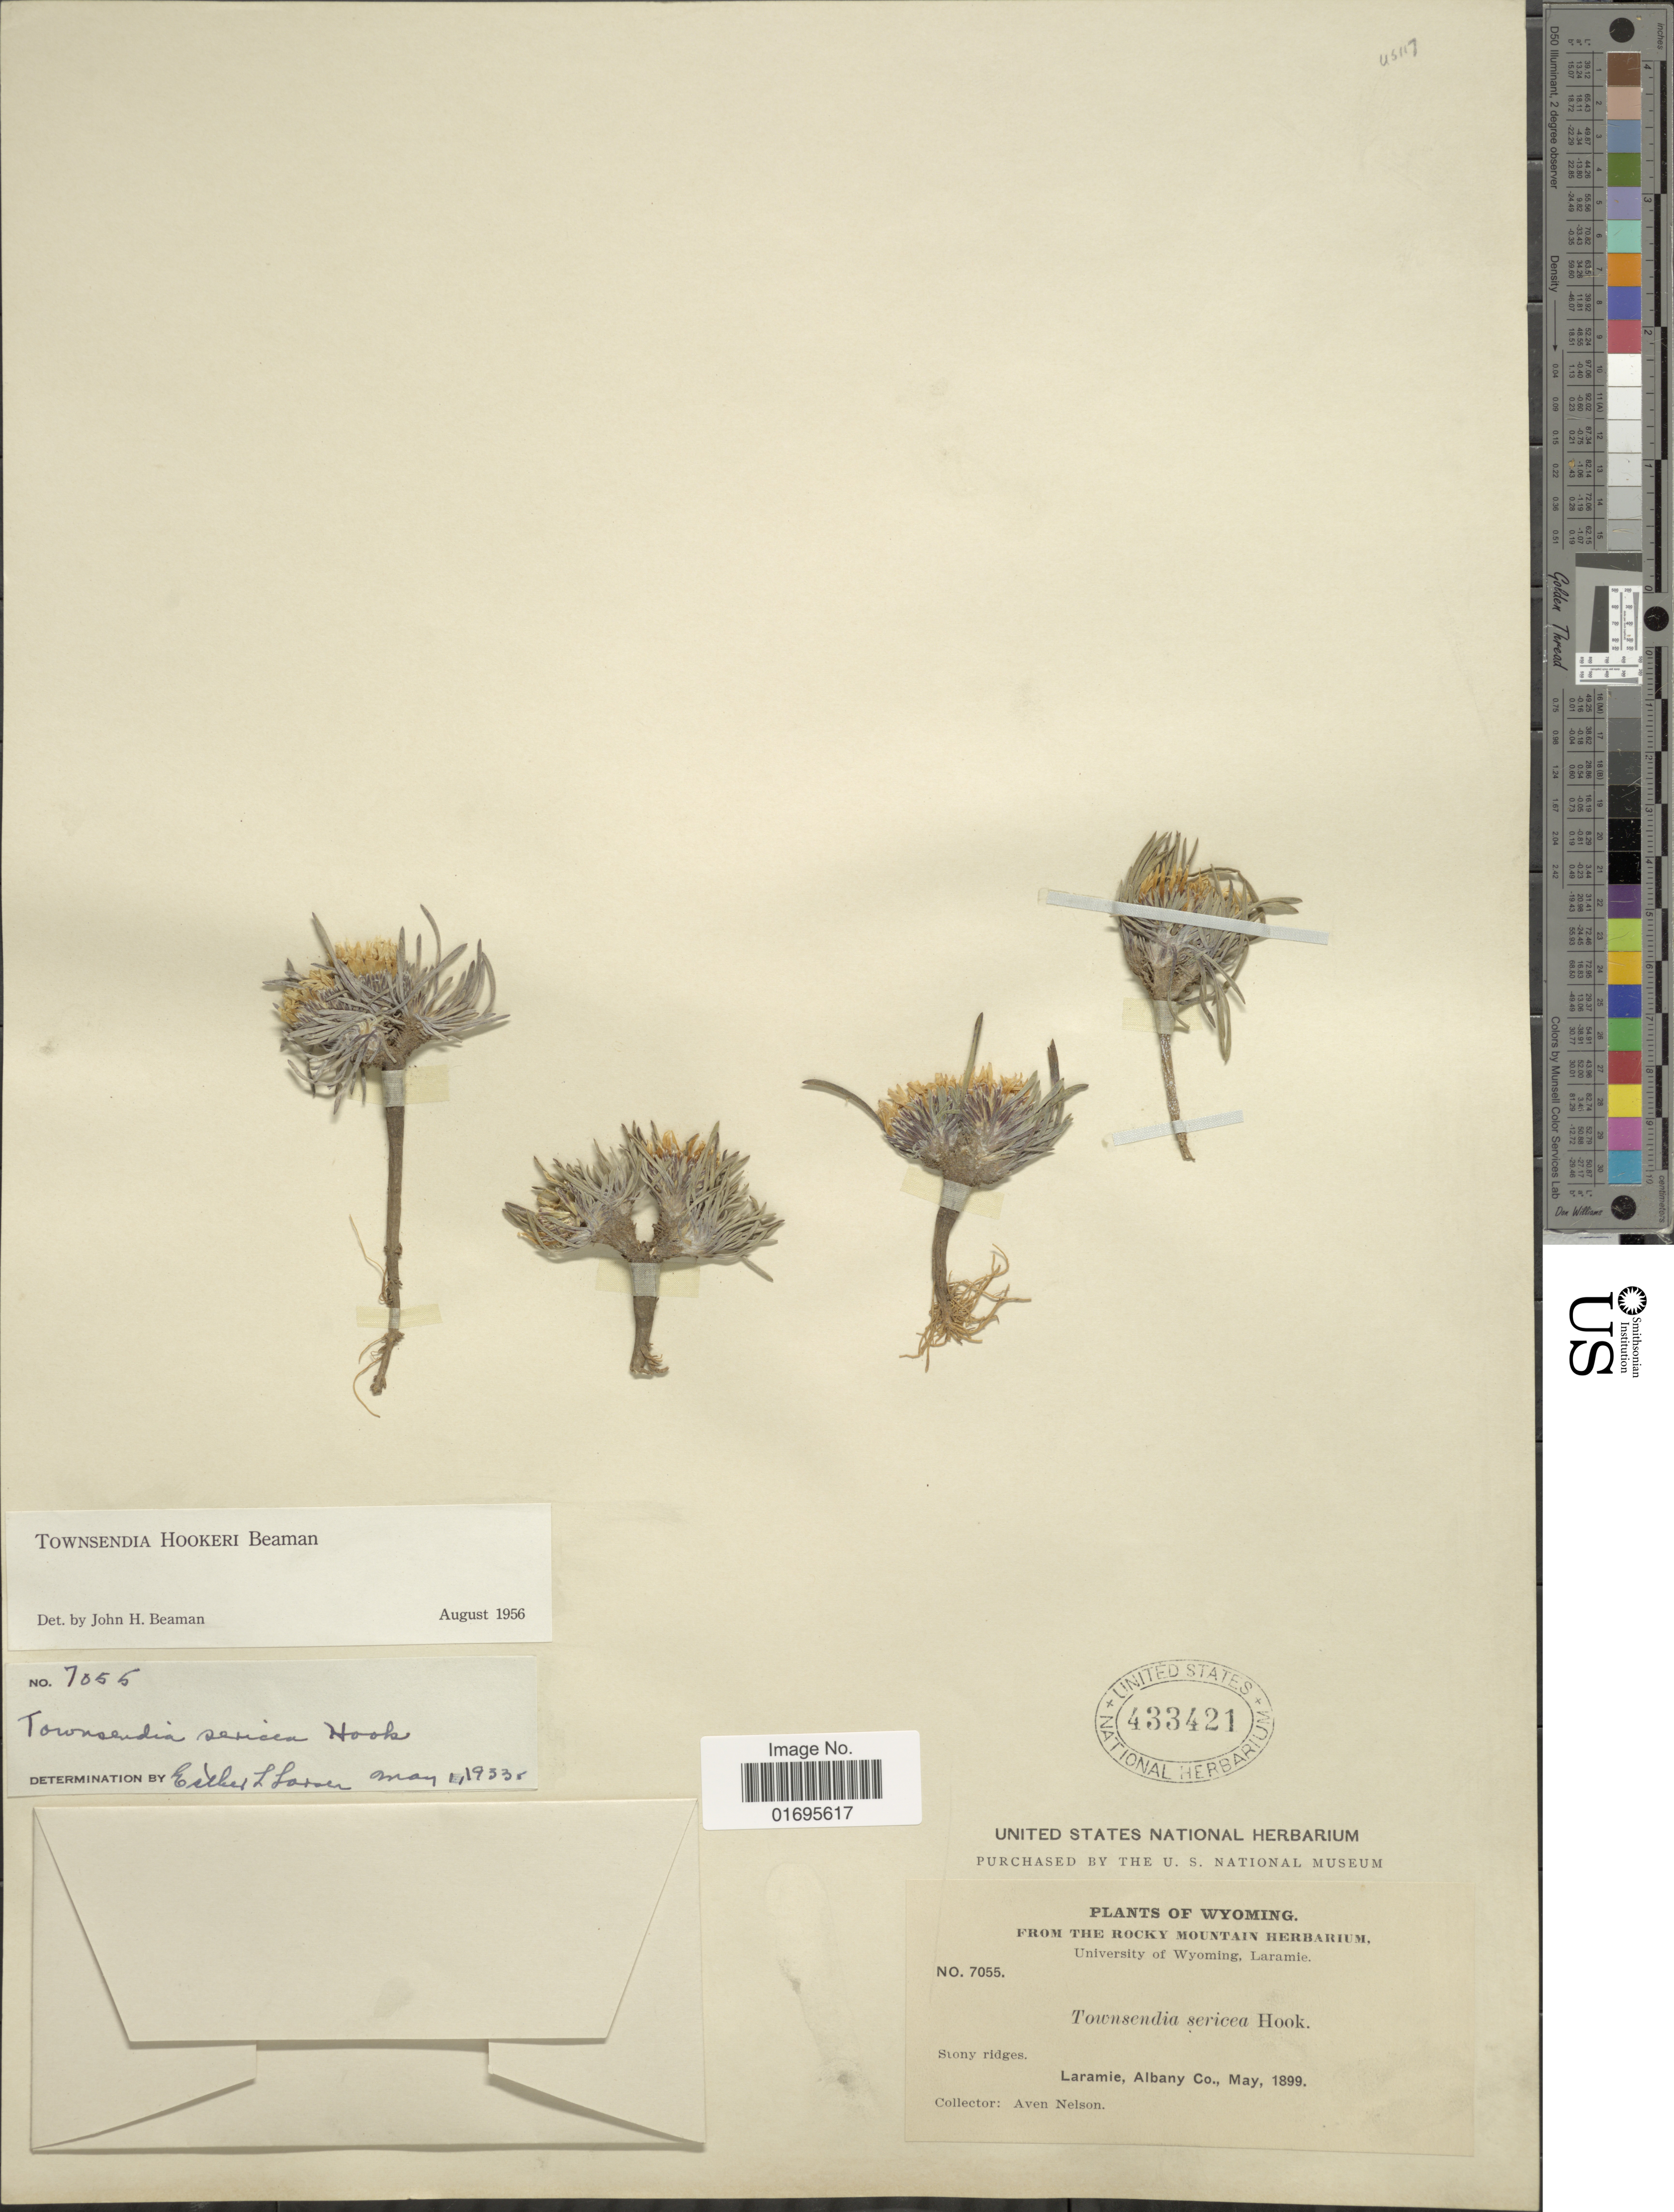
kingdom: Plantae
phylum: Tracheophyta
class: Magnoliopsida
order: Asterales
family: Asteraceae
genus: Townsendia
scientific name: Townsendia hookeri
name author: Beaman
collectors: A. Nelson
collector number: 7055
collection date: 1899-05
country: United States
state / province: Wyoming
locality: Stony ridges, Laramie. Albany Co.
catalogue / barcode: US 433421